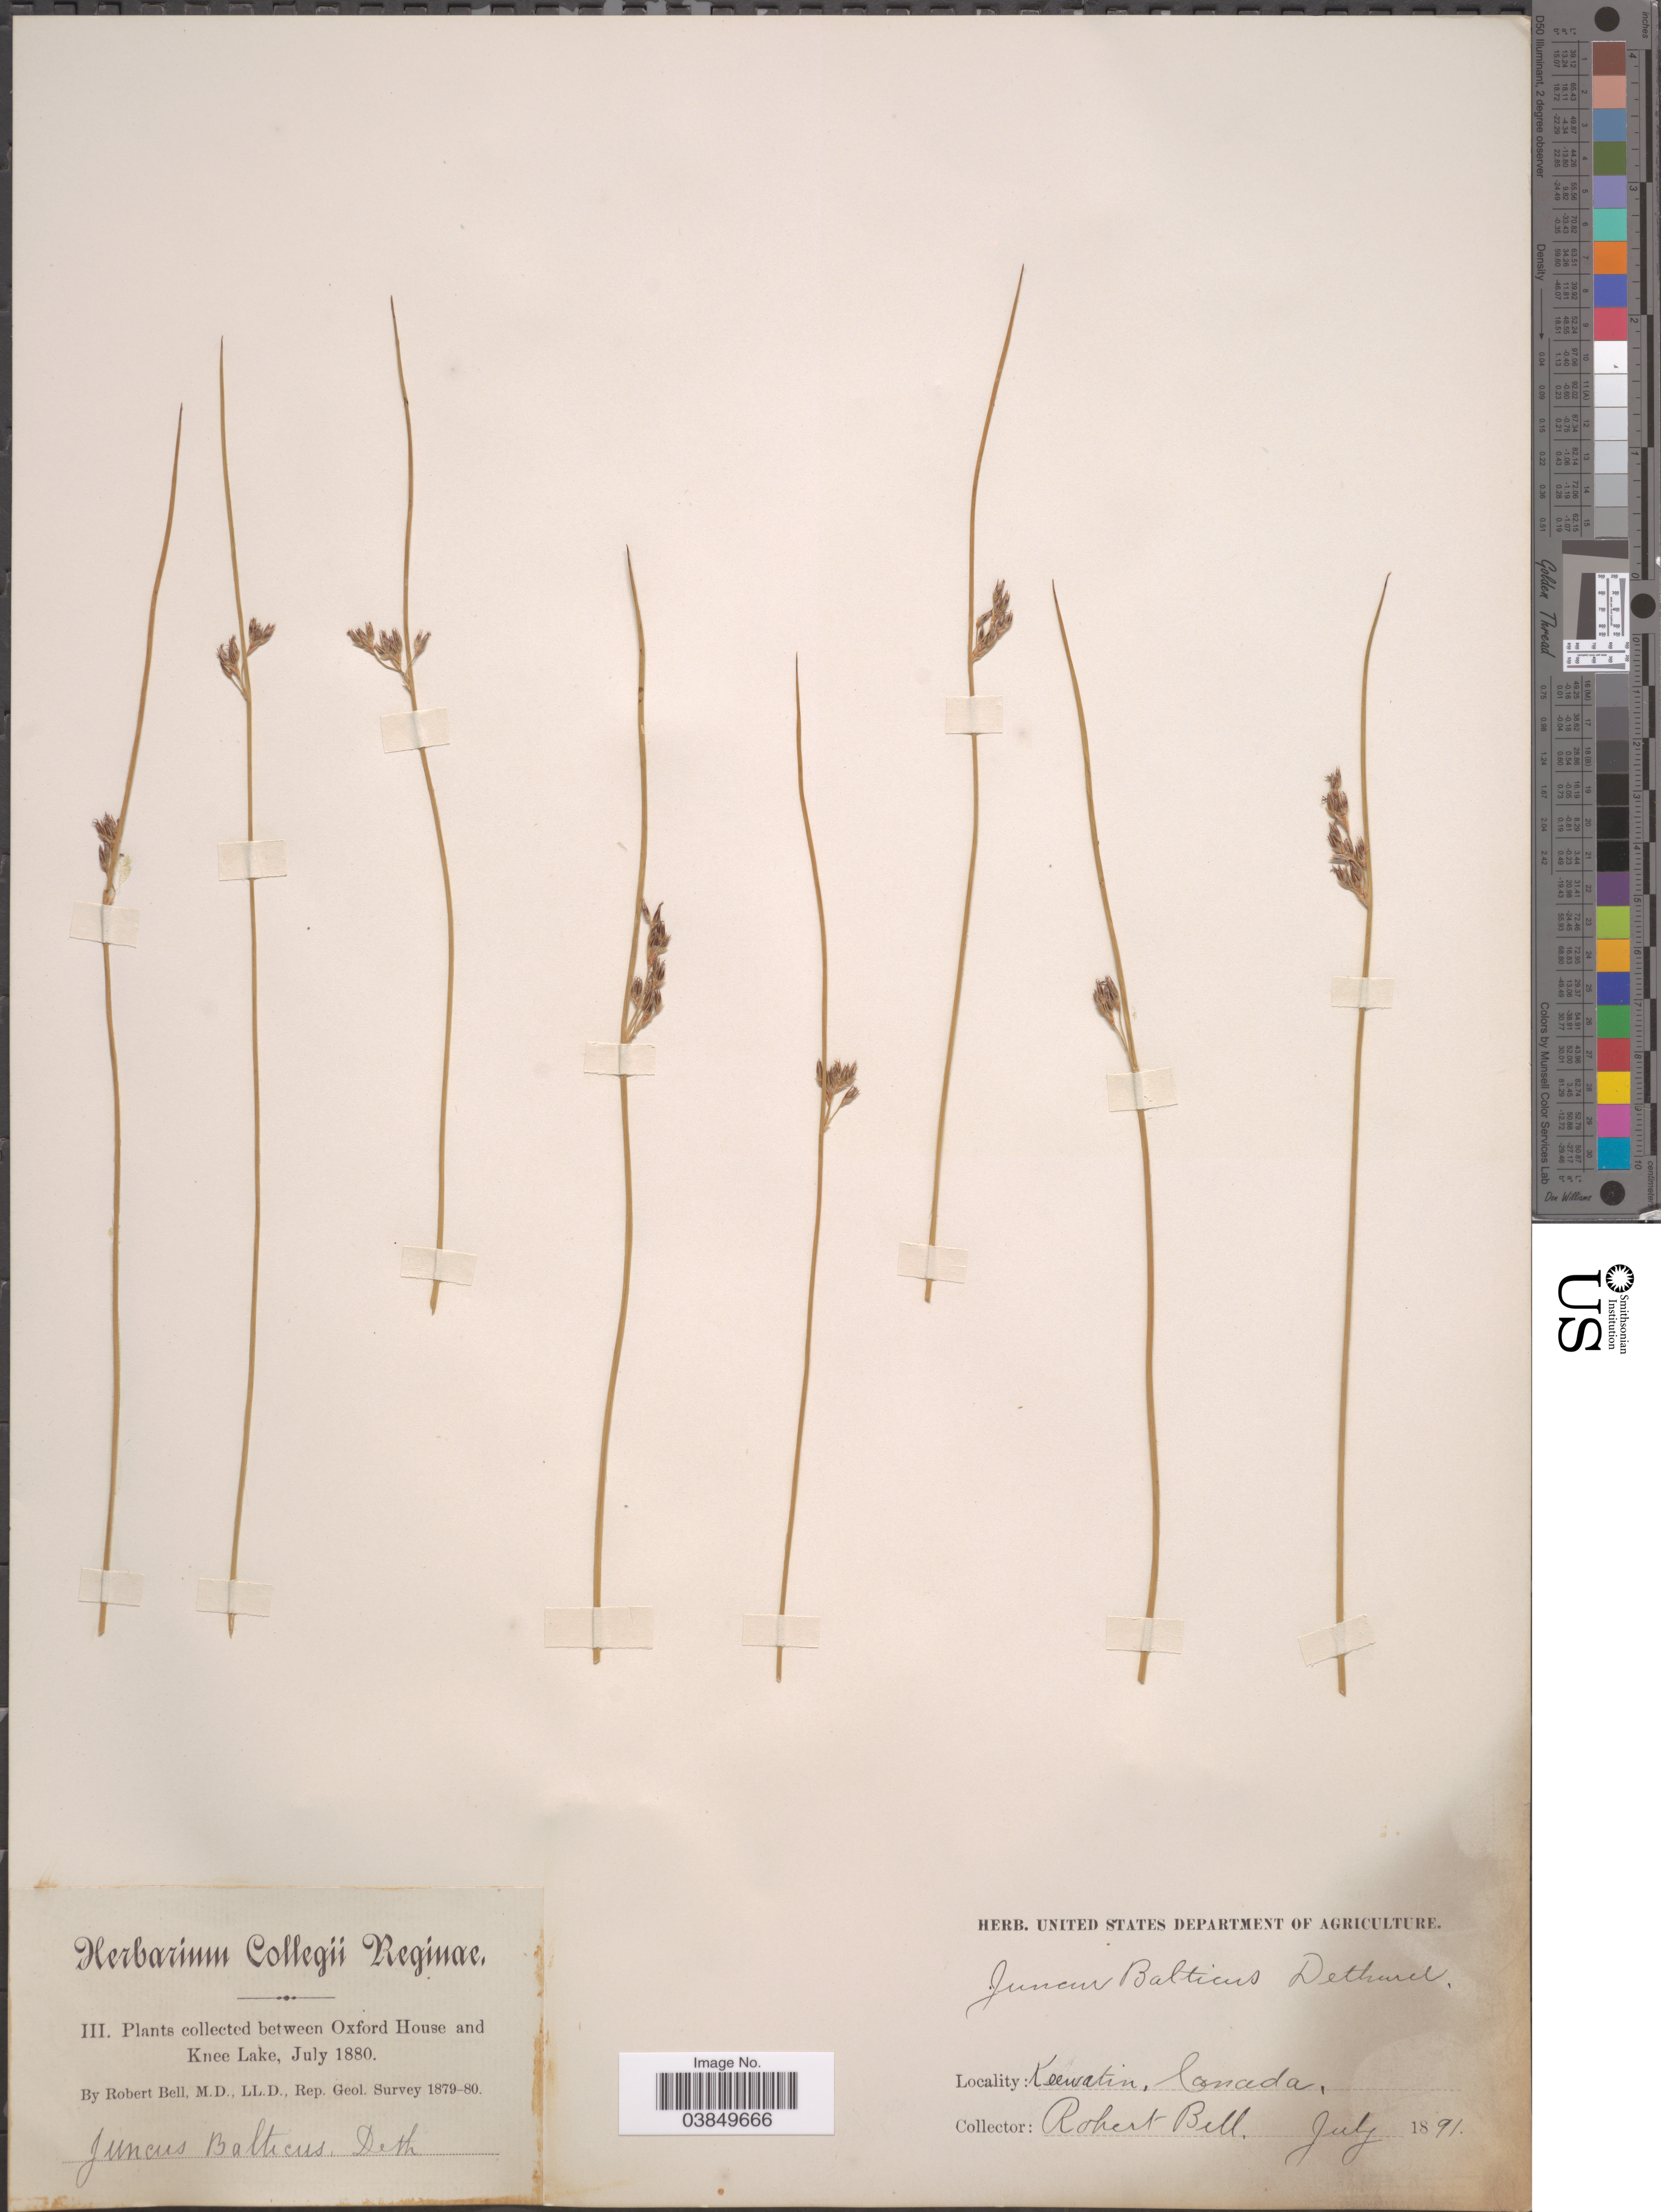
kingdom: Plantae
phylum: Tracheophyta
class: Liliopsida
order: Poales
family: Juncaceae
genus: Juncus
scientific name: Juncus balticus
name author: Willd.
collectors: R. Bell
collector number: III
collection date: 1891-07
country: Canada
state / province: Manitoba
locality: Between Oxford House and Knee Lake. Keewatin.